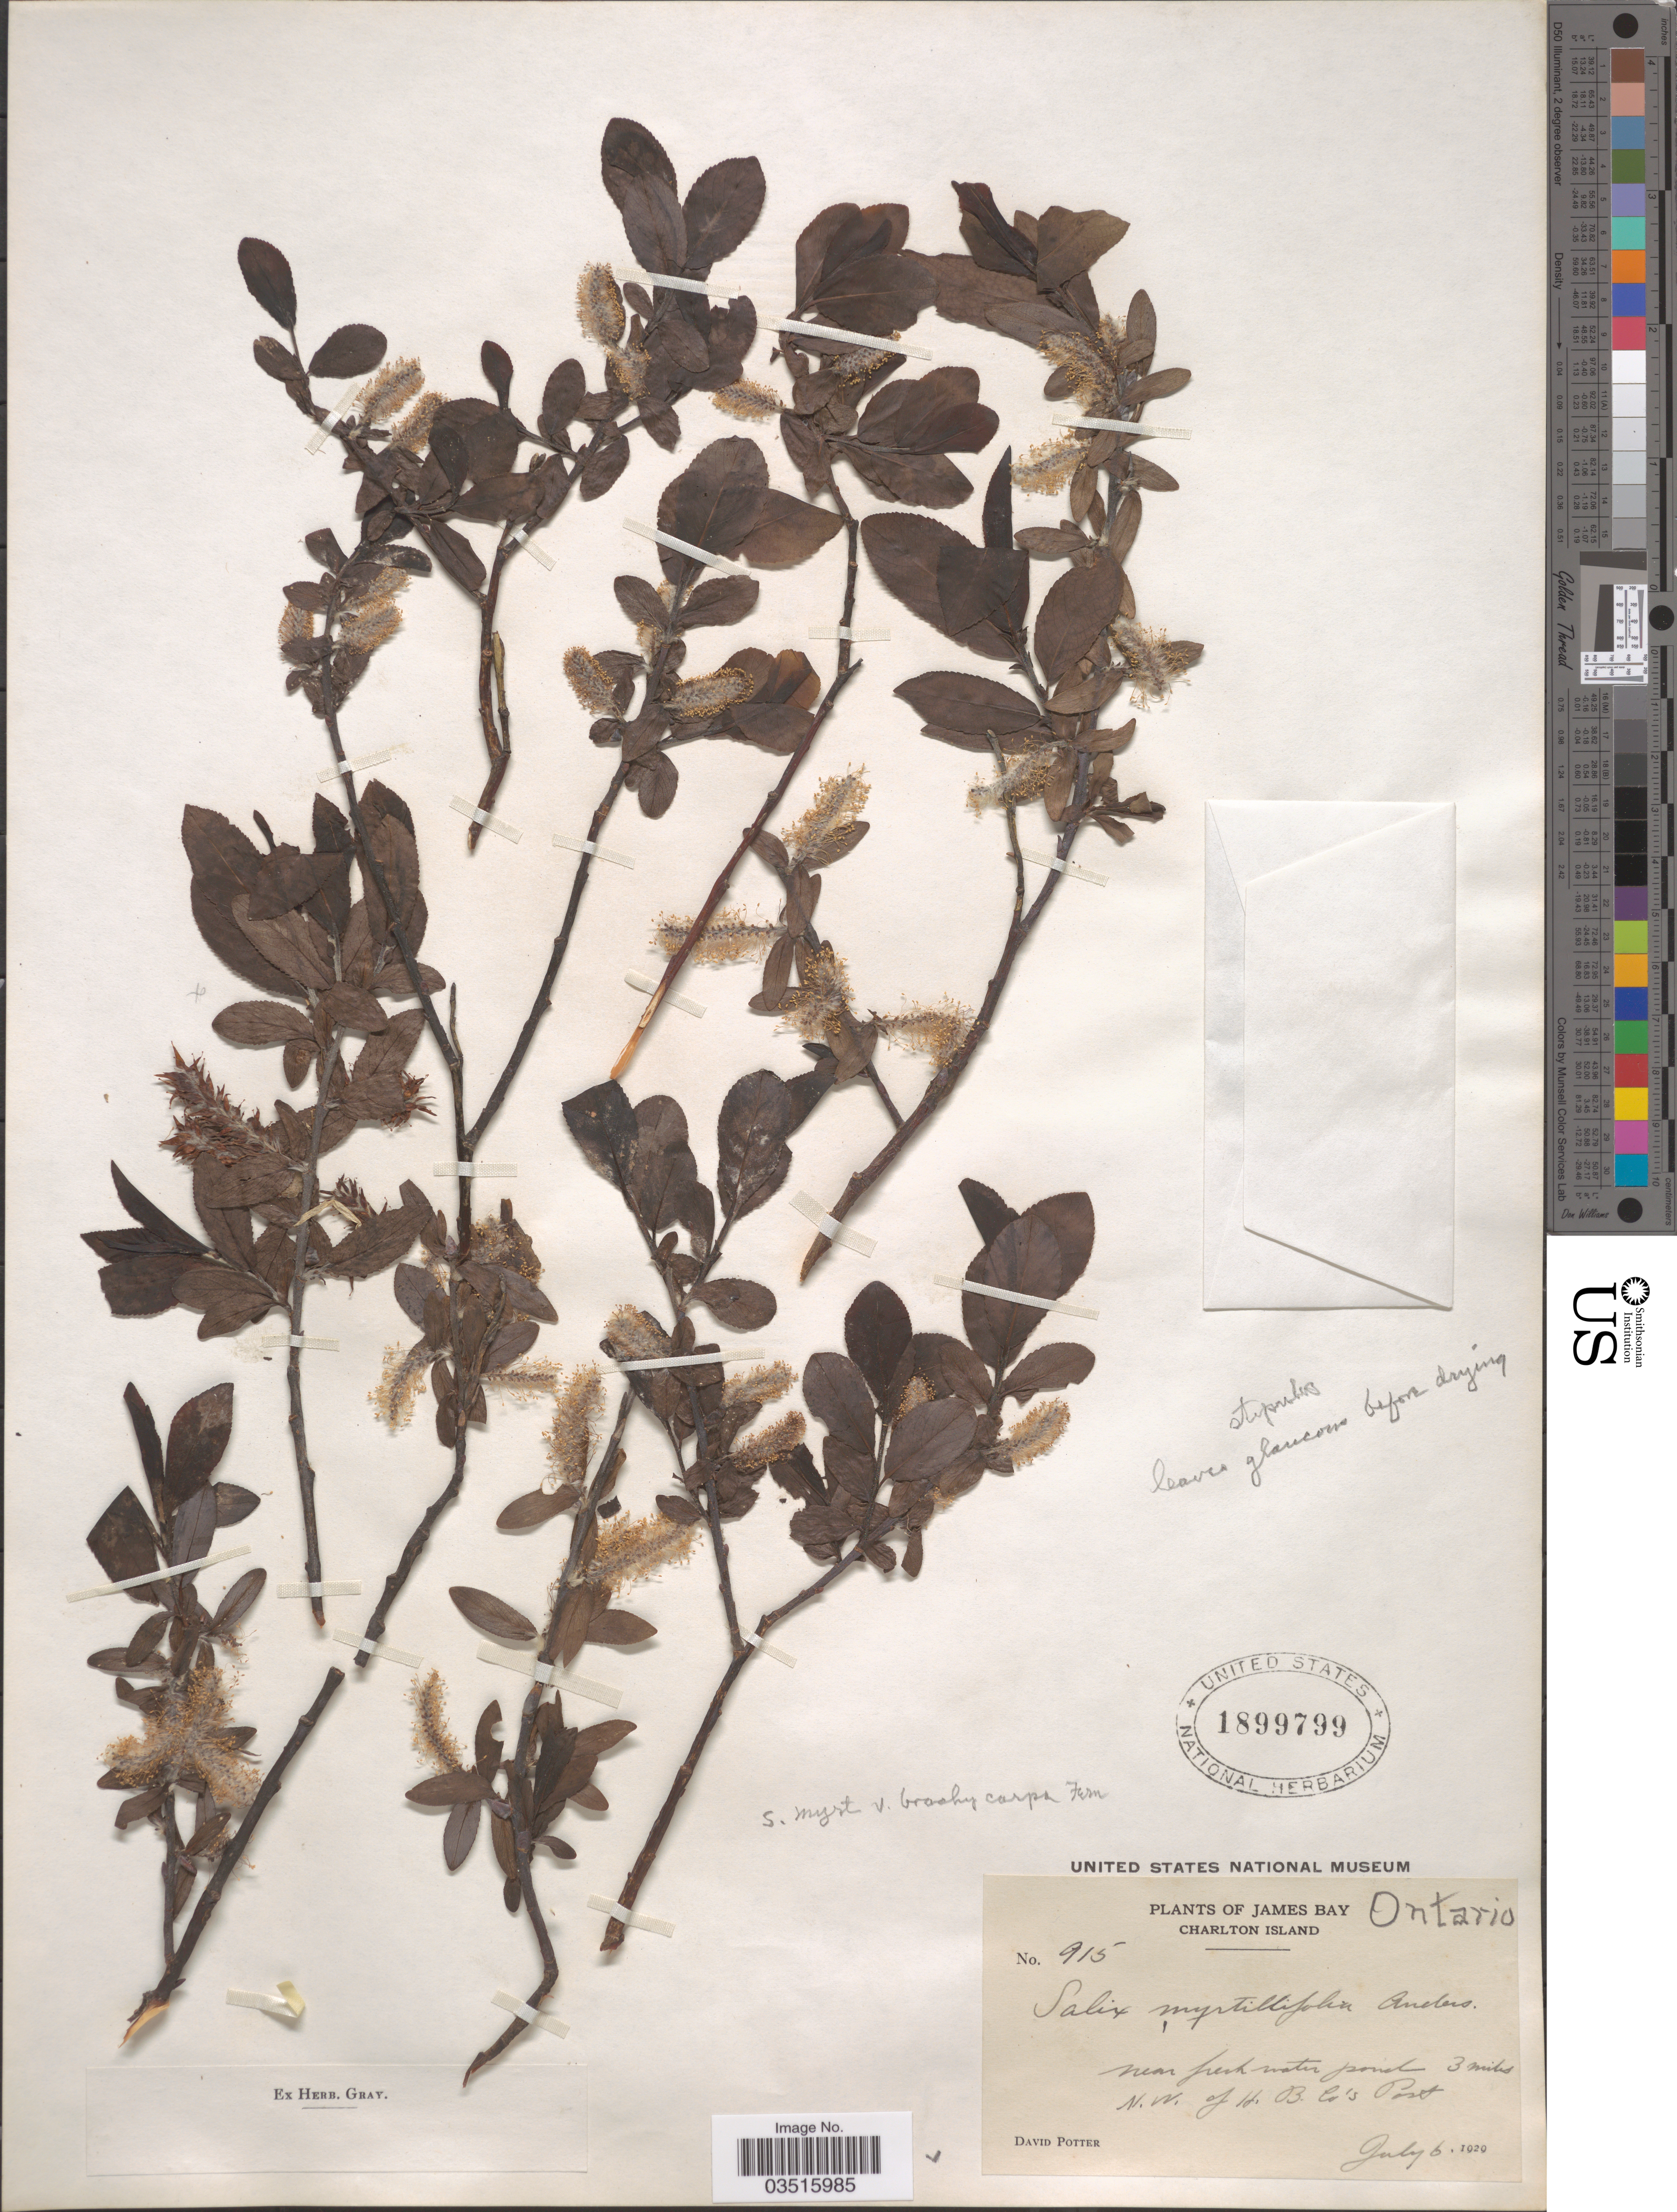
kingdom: Plantae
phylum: Tracheophyta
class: Magnoliopsida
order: Malpighiales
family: Salicaceae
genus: Salix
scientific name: Salix myrtillifolia var. brachypoda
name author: Fernald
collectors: D. Potter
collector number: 915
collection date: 1929-07-06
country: Canada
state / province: Ontario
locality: James Bay. Charlton Island. Near fresh water pond 3 miles N.W. of H. B. Co's Post.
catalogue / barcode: US 1899799